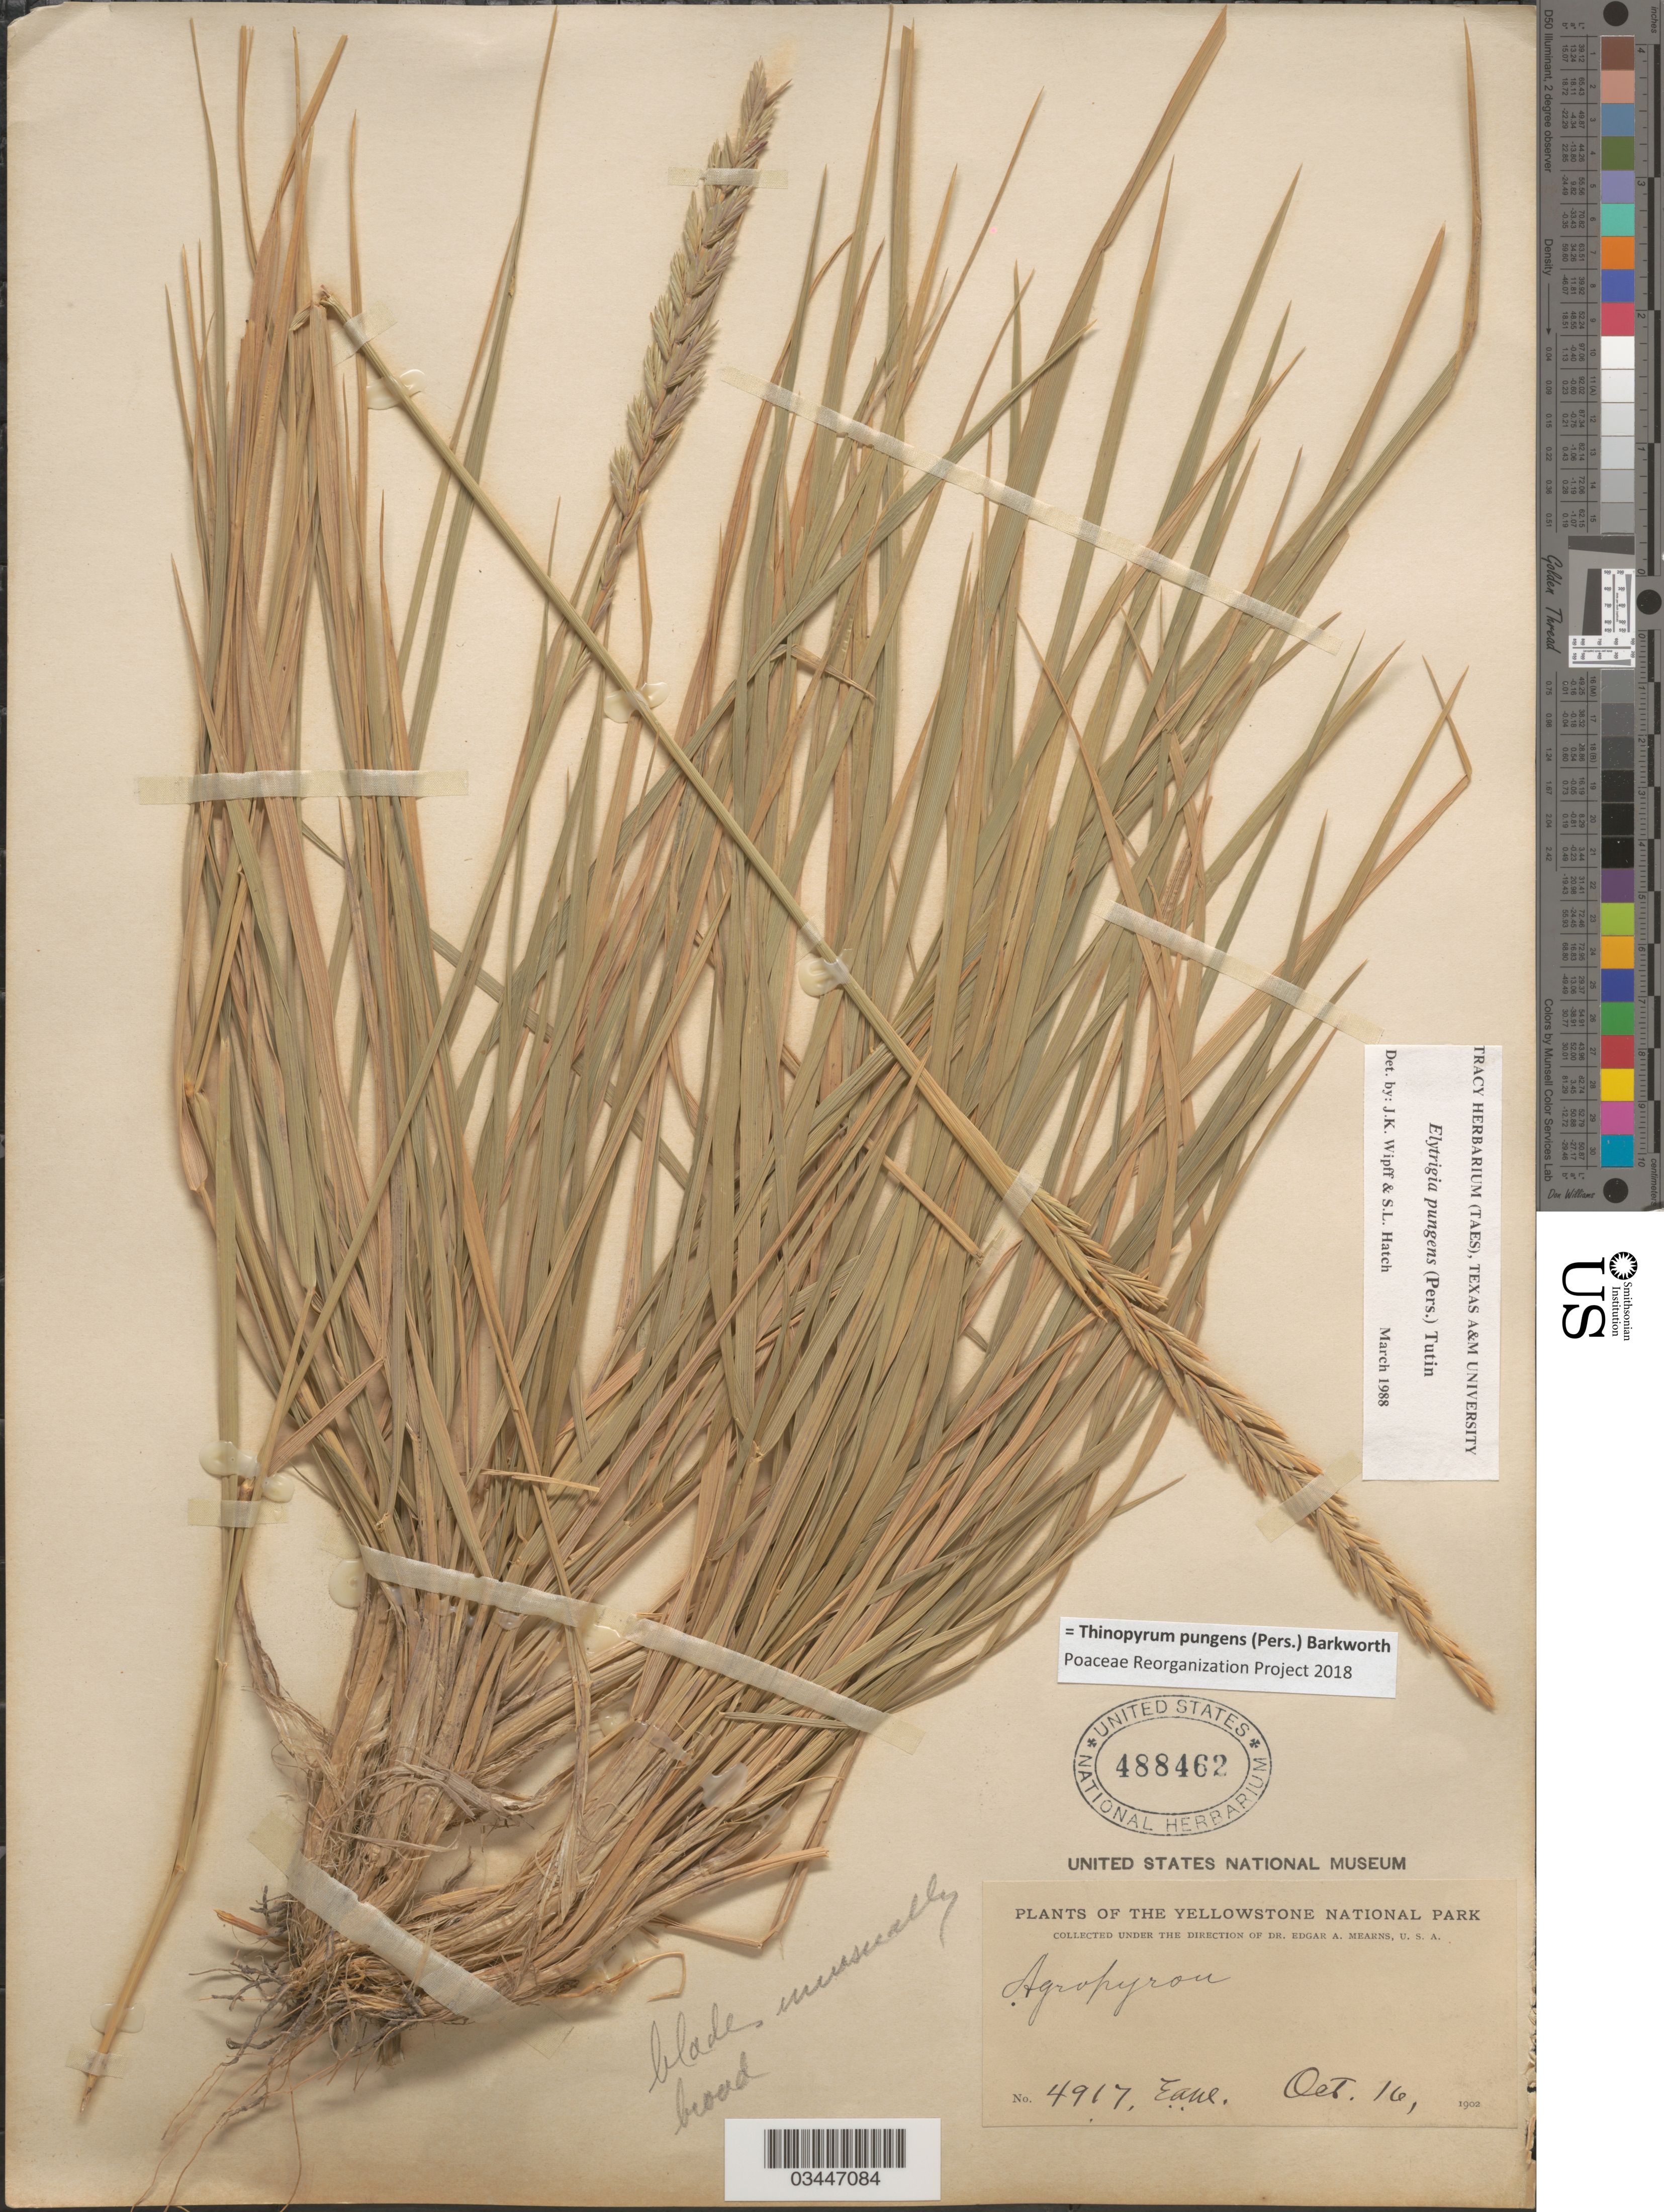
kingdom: Plantae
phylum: Tracheophyta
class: Liliopsida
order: Poales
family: Poaceae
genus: Thinopyrum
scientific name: Thinopyrum pungens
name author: (Pers.) Barkworth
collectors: E. A. Mearns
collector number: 4917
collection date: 1902-10-16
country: United States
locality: The Yellowstone National Park.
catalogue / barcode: US 488462